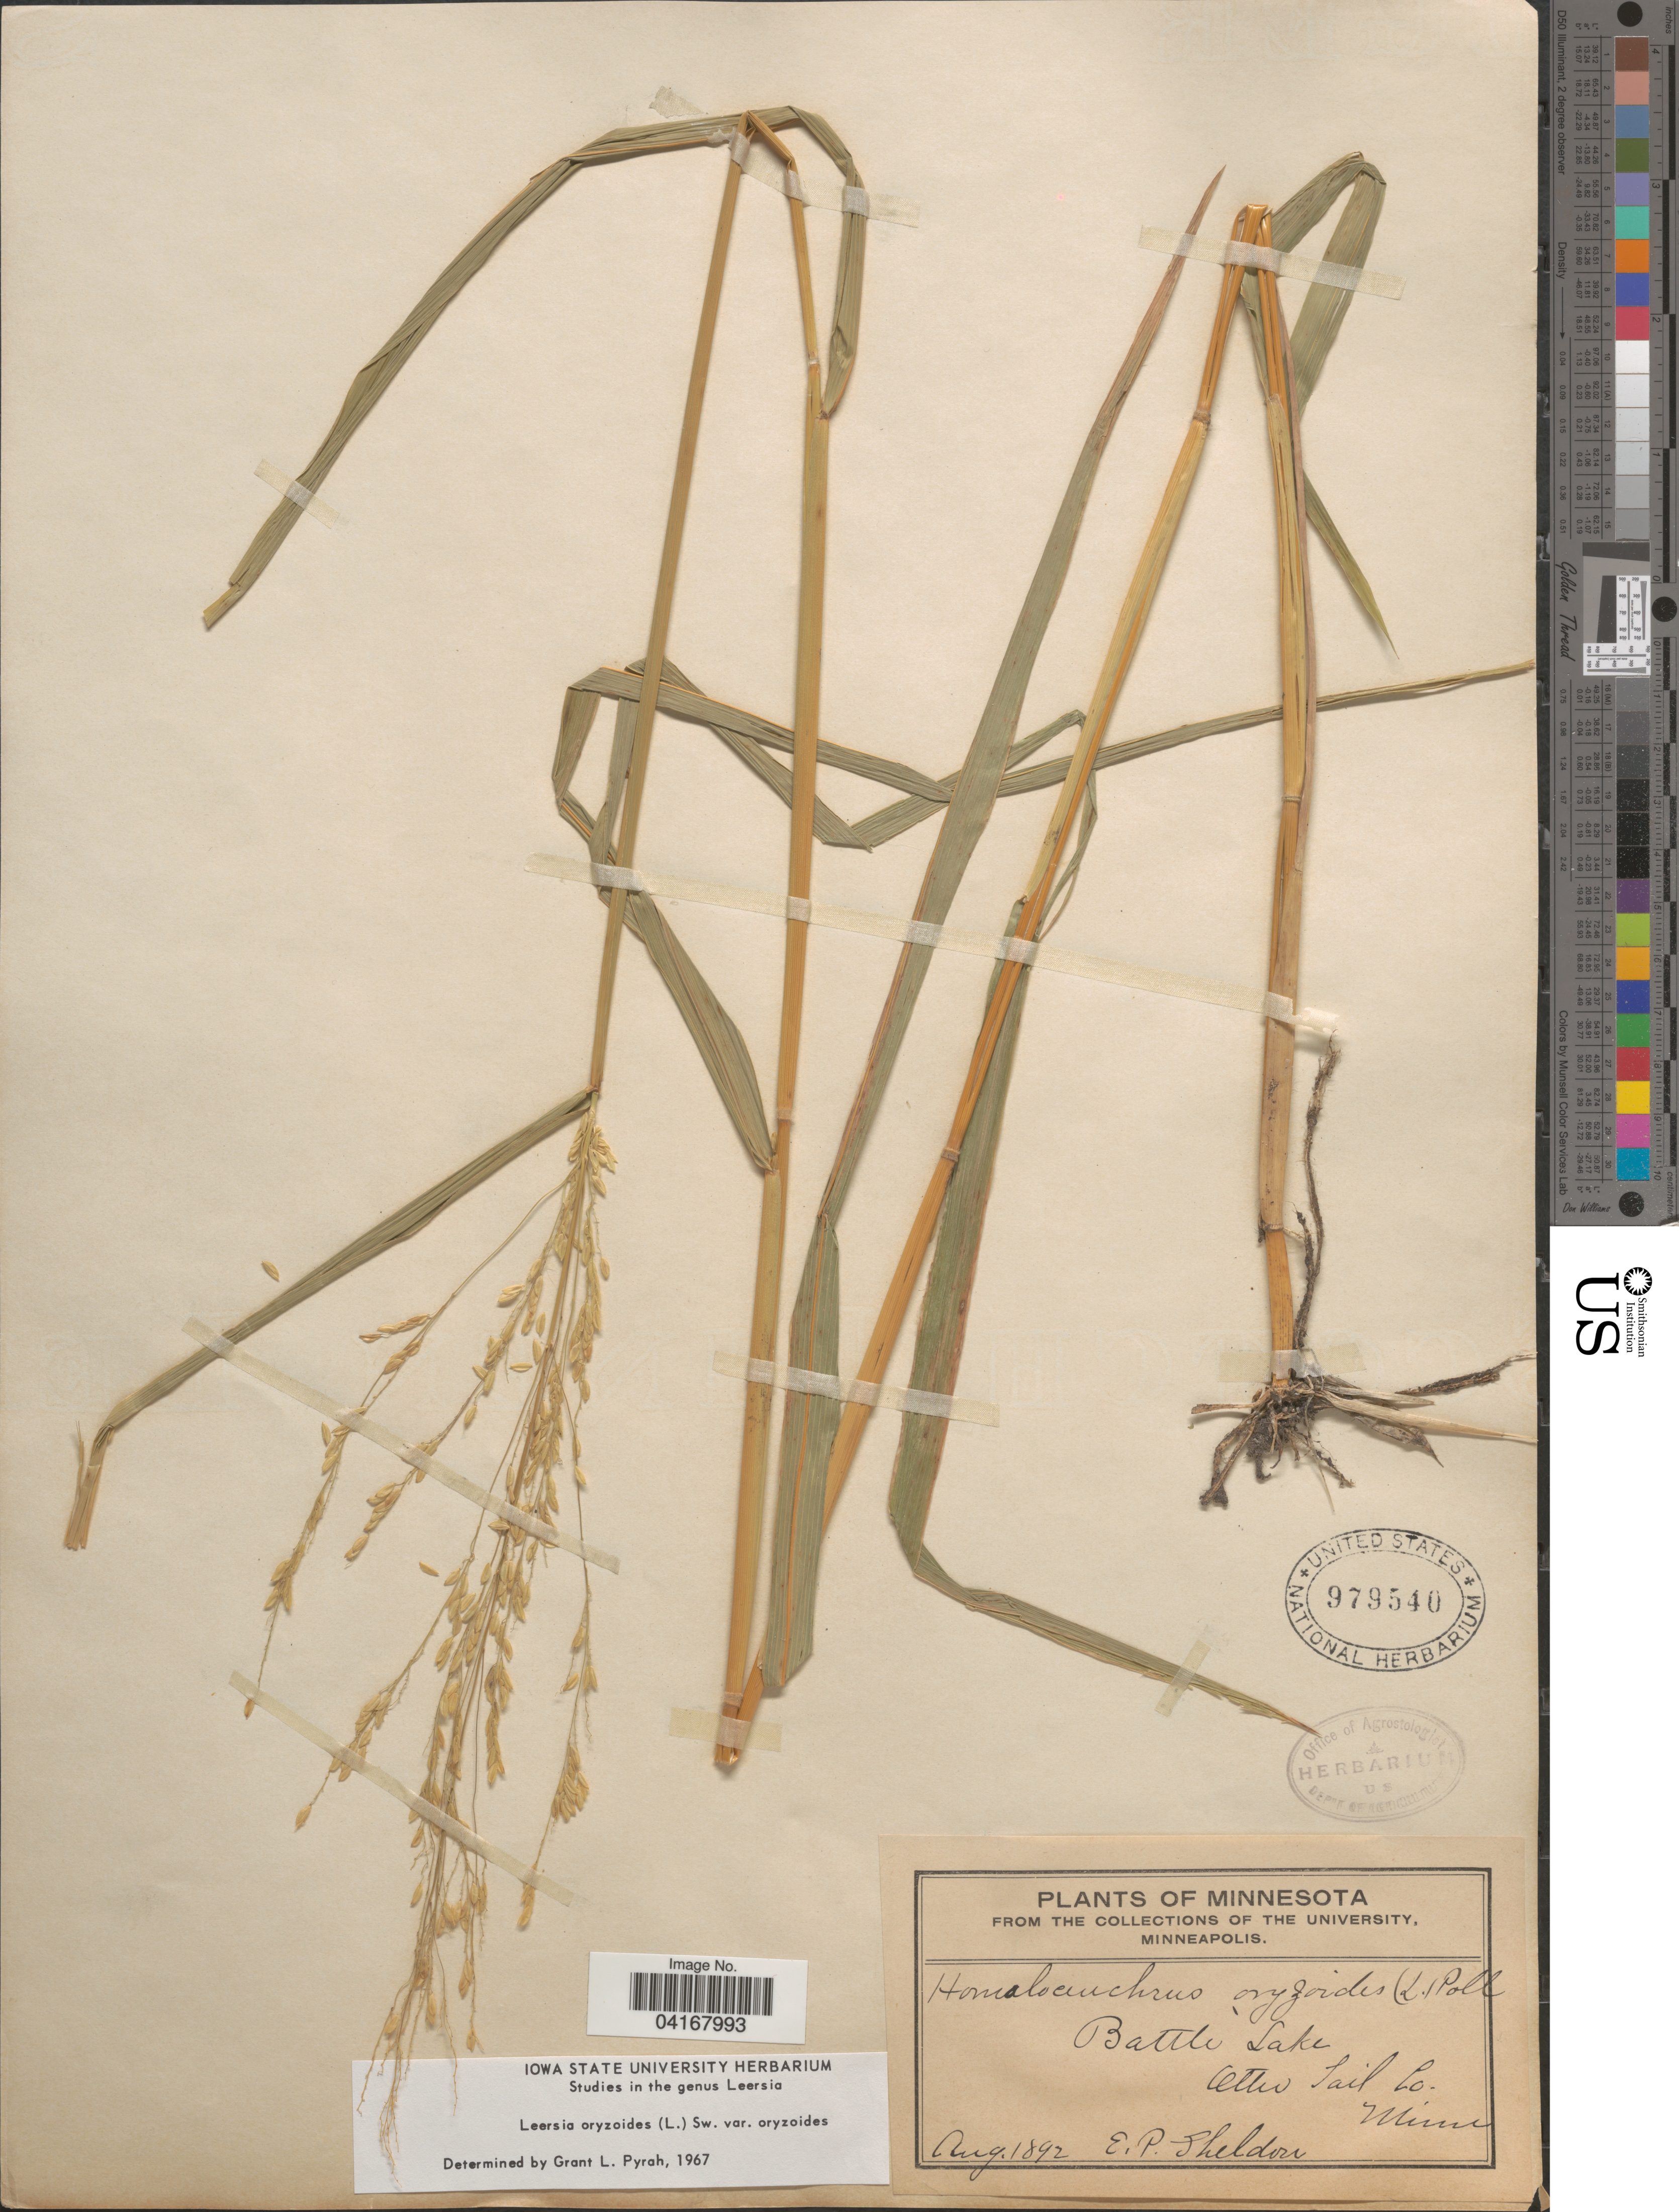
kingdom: Plantae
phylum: Tracheophyta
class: Liliopsida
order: Poales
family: Poaceae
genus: Leersia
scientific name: Leersia oryzoides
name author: (L.) Sw.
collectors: E. P. Sheldon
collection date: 1892-08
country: United States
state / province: Minnesota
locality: Battle Lake. Otter Tail Co.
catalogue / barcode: US 979540